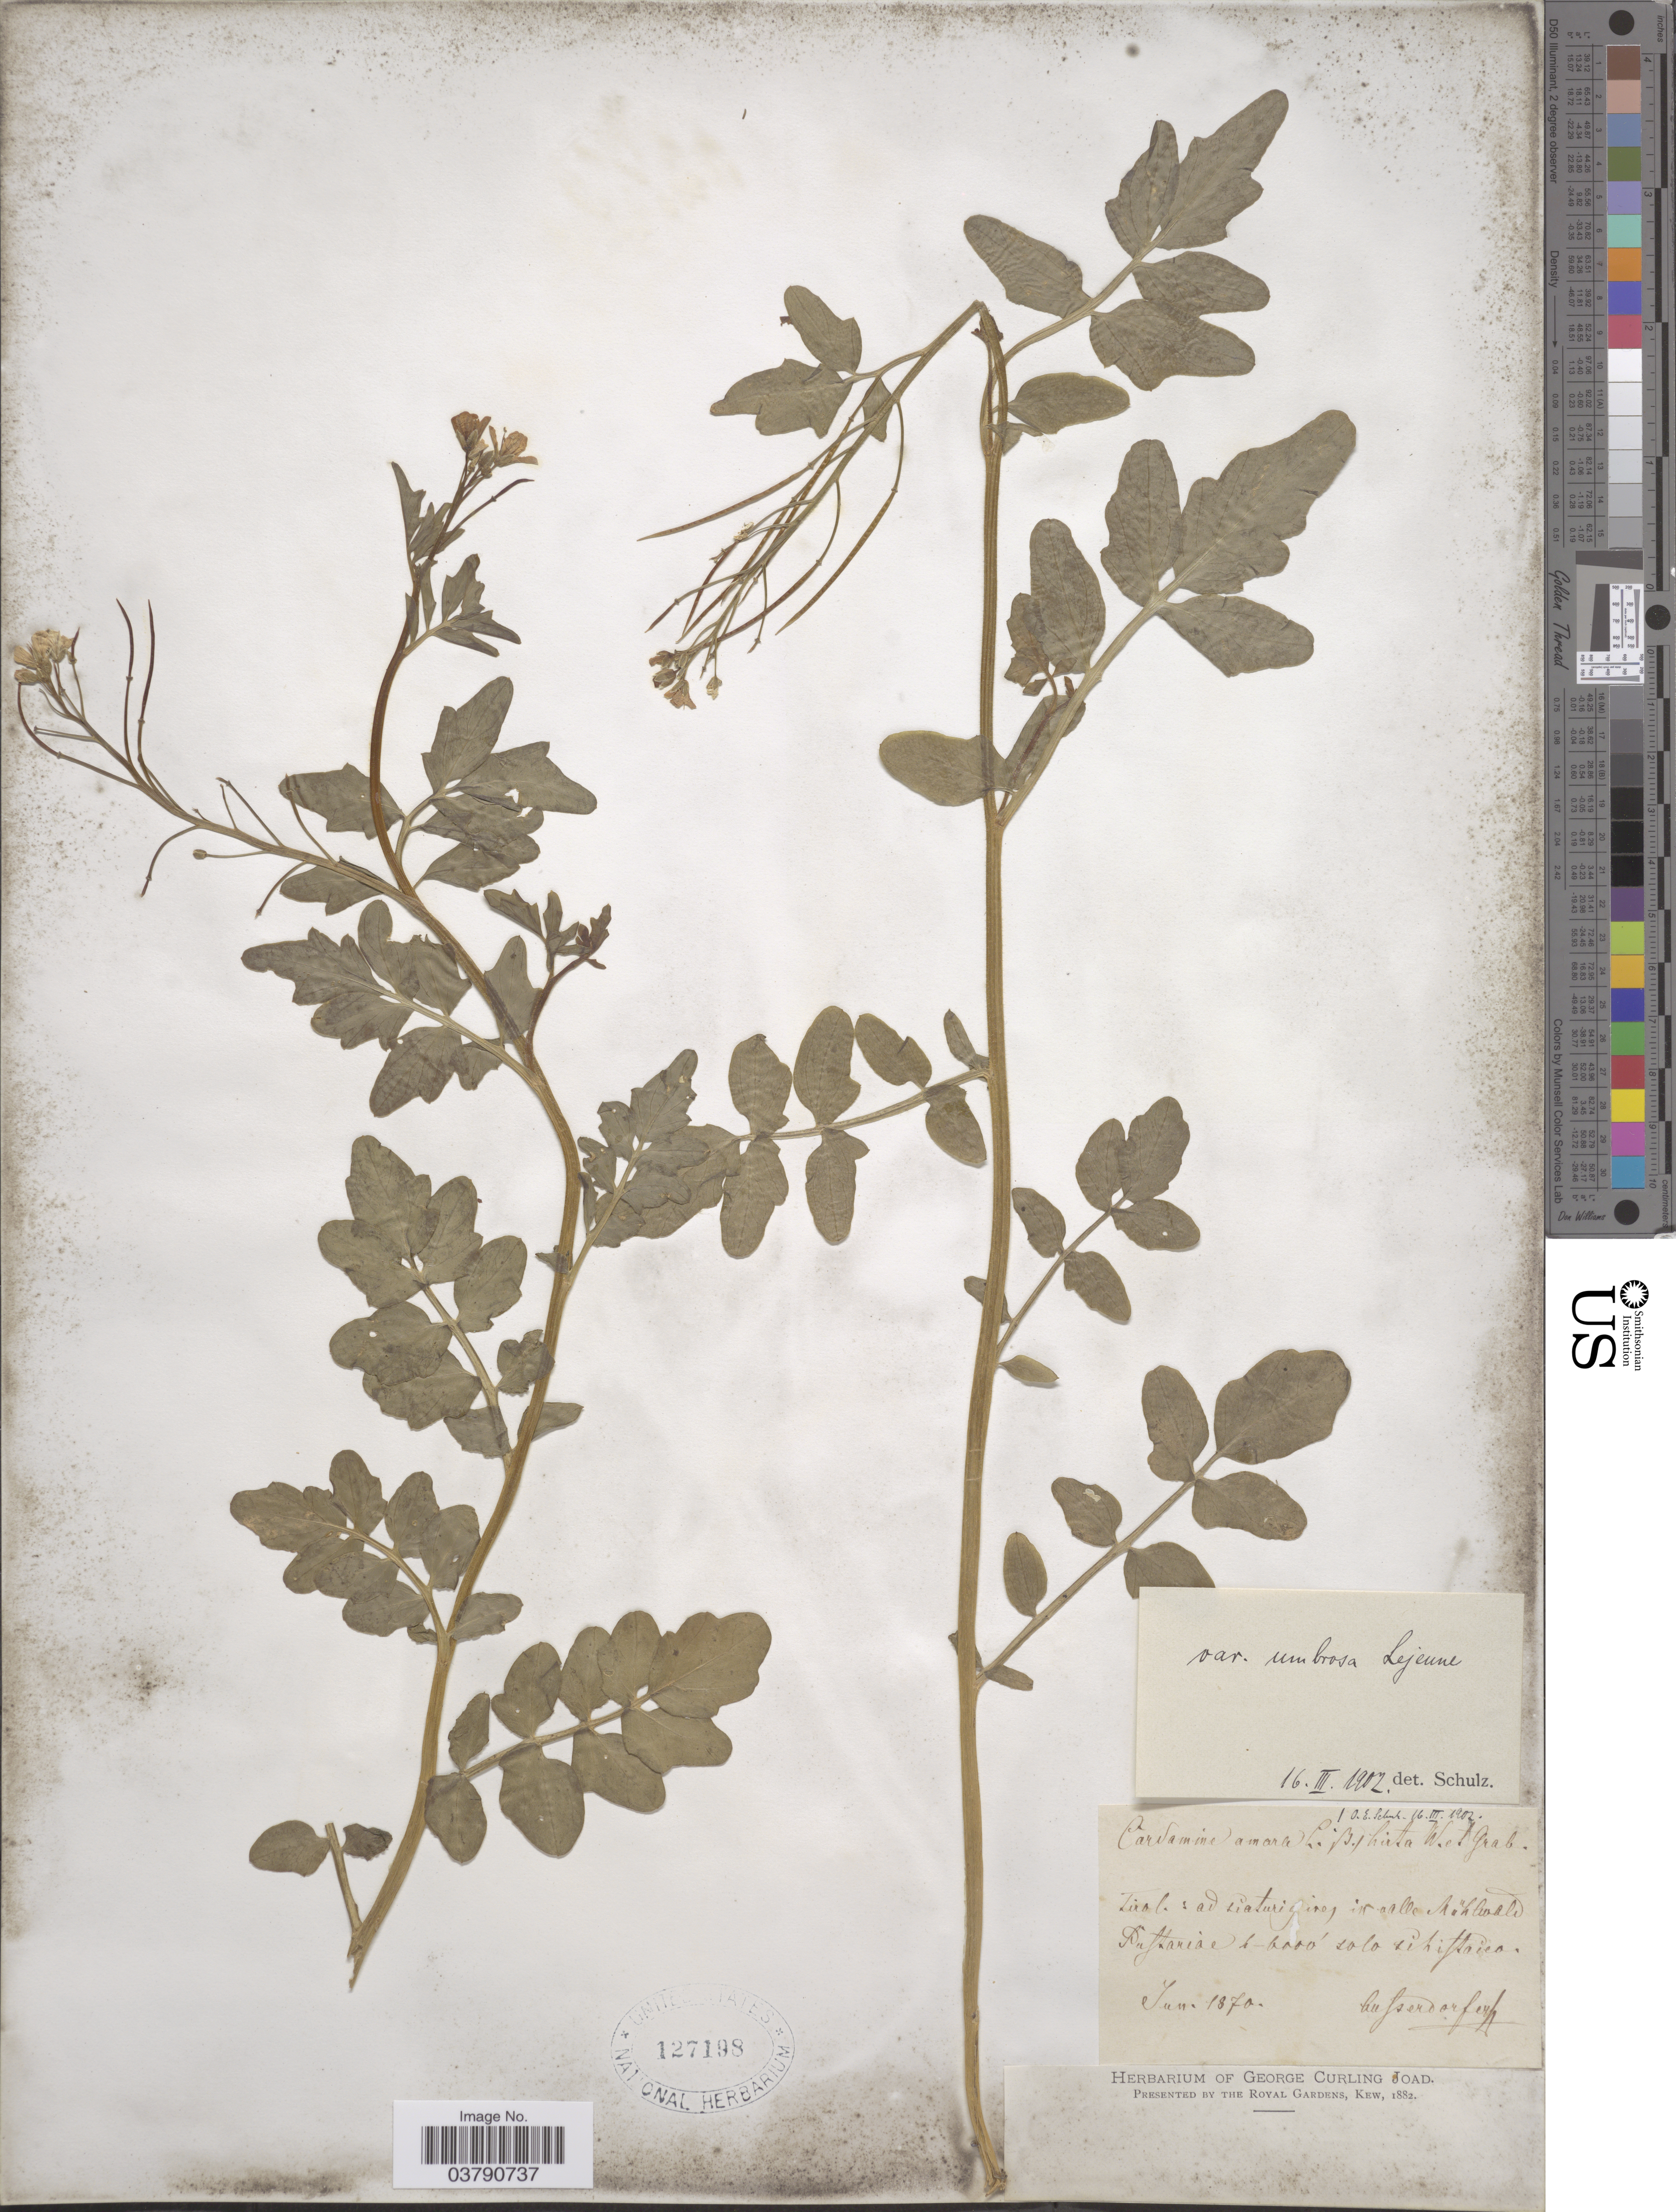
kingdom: Plantae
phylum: Tracheophyta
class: Magnoliopsida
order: Brassicales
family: Brassicaceae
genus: Cardamine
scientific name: Cardamine amara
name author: L.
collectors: Ausserdorfer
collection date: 1870-06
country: Italy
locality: Tirol.: ad siaturi [illegible text]ires in valle Mühlwald Pústariae.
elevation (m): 1219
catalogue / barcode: US 127198